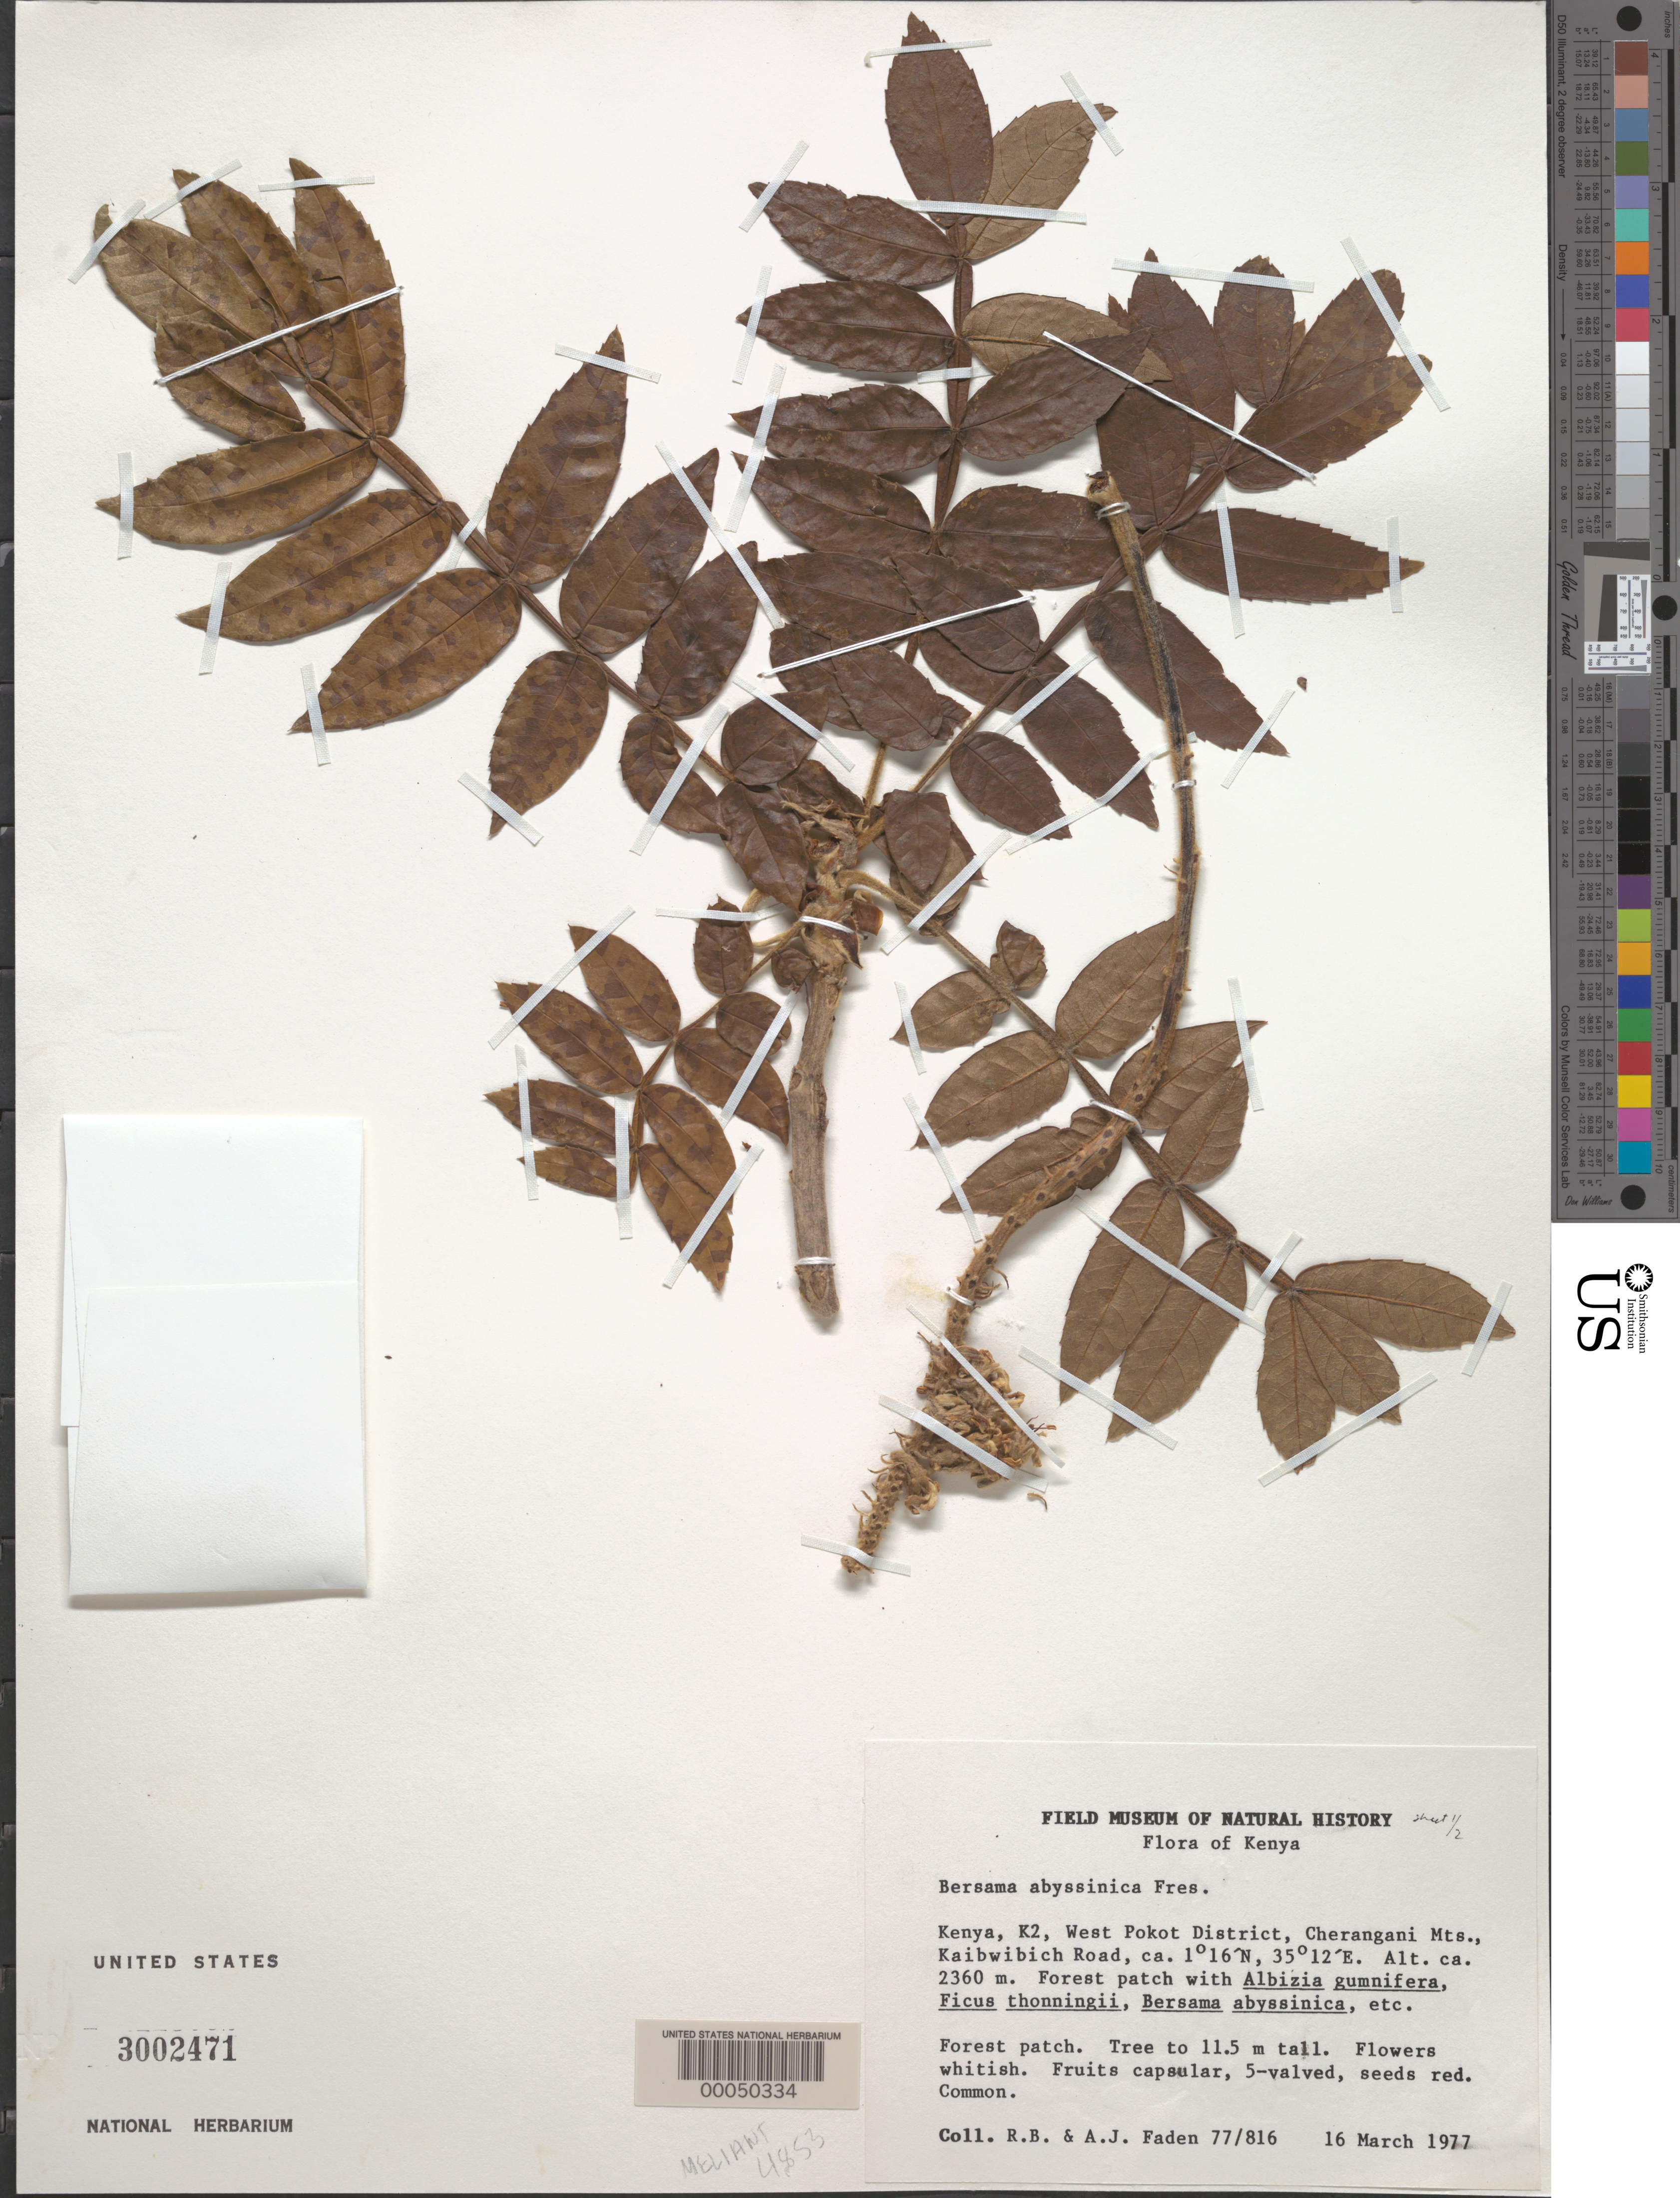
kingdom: Plantae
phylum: Tracheophyta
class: Magnoliopsida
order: Geraniales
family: Melianthaceae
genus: Bersama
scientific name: Bersama abyssinica subsp. abyssinica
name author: Fresen.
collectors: R. B. Faden & A. J. Faden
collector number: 77/816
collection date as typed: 16 Mar 1977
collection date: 1977-03-16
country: Kenya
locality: W pokot, cherangani mountains, kaibwibich road, west pokot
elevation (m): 2360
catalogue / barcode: US 3002471